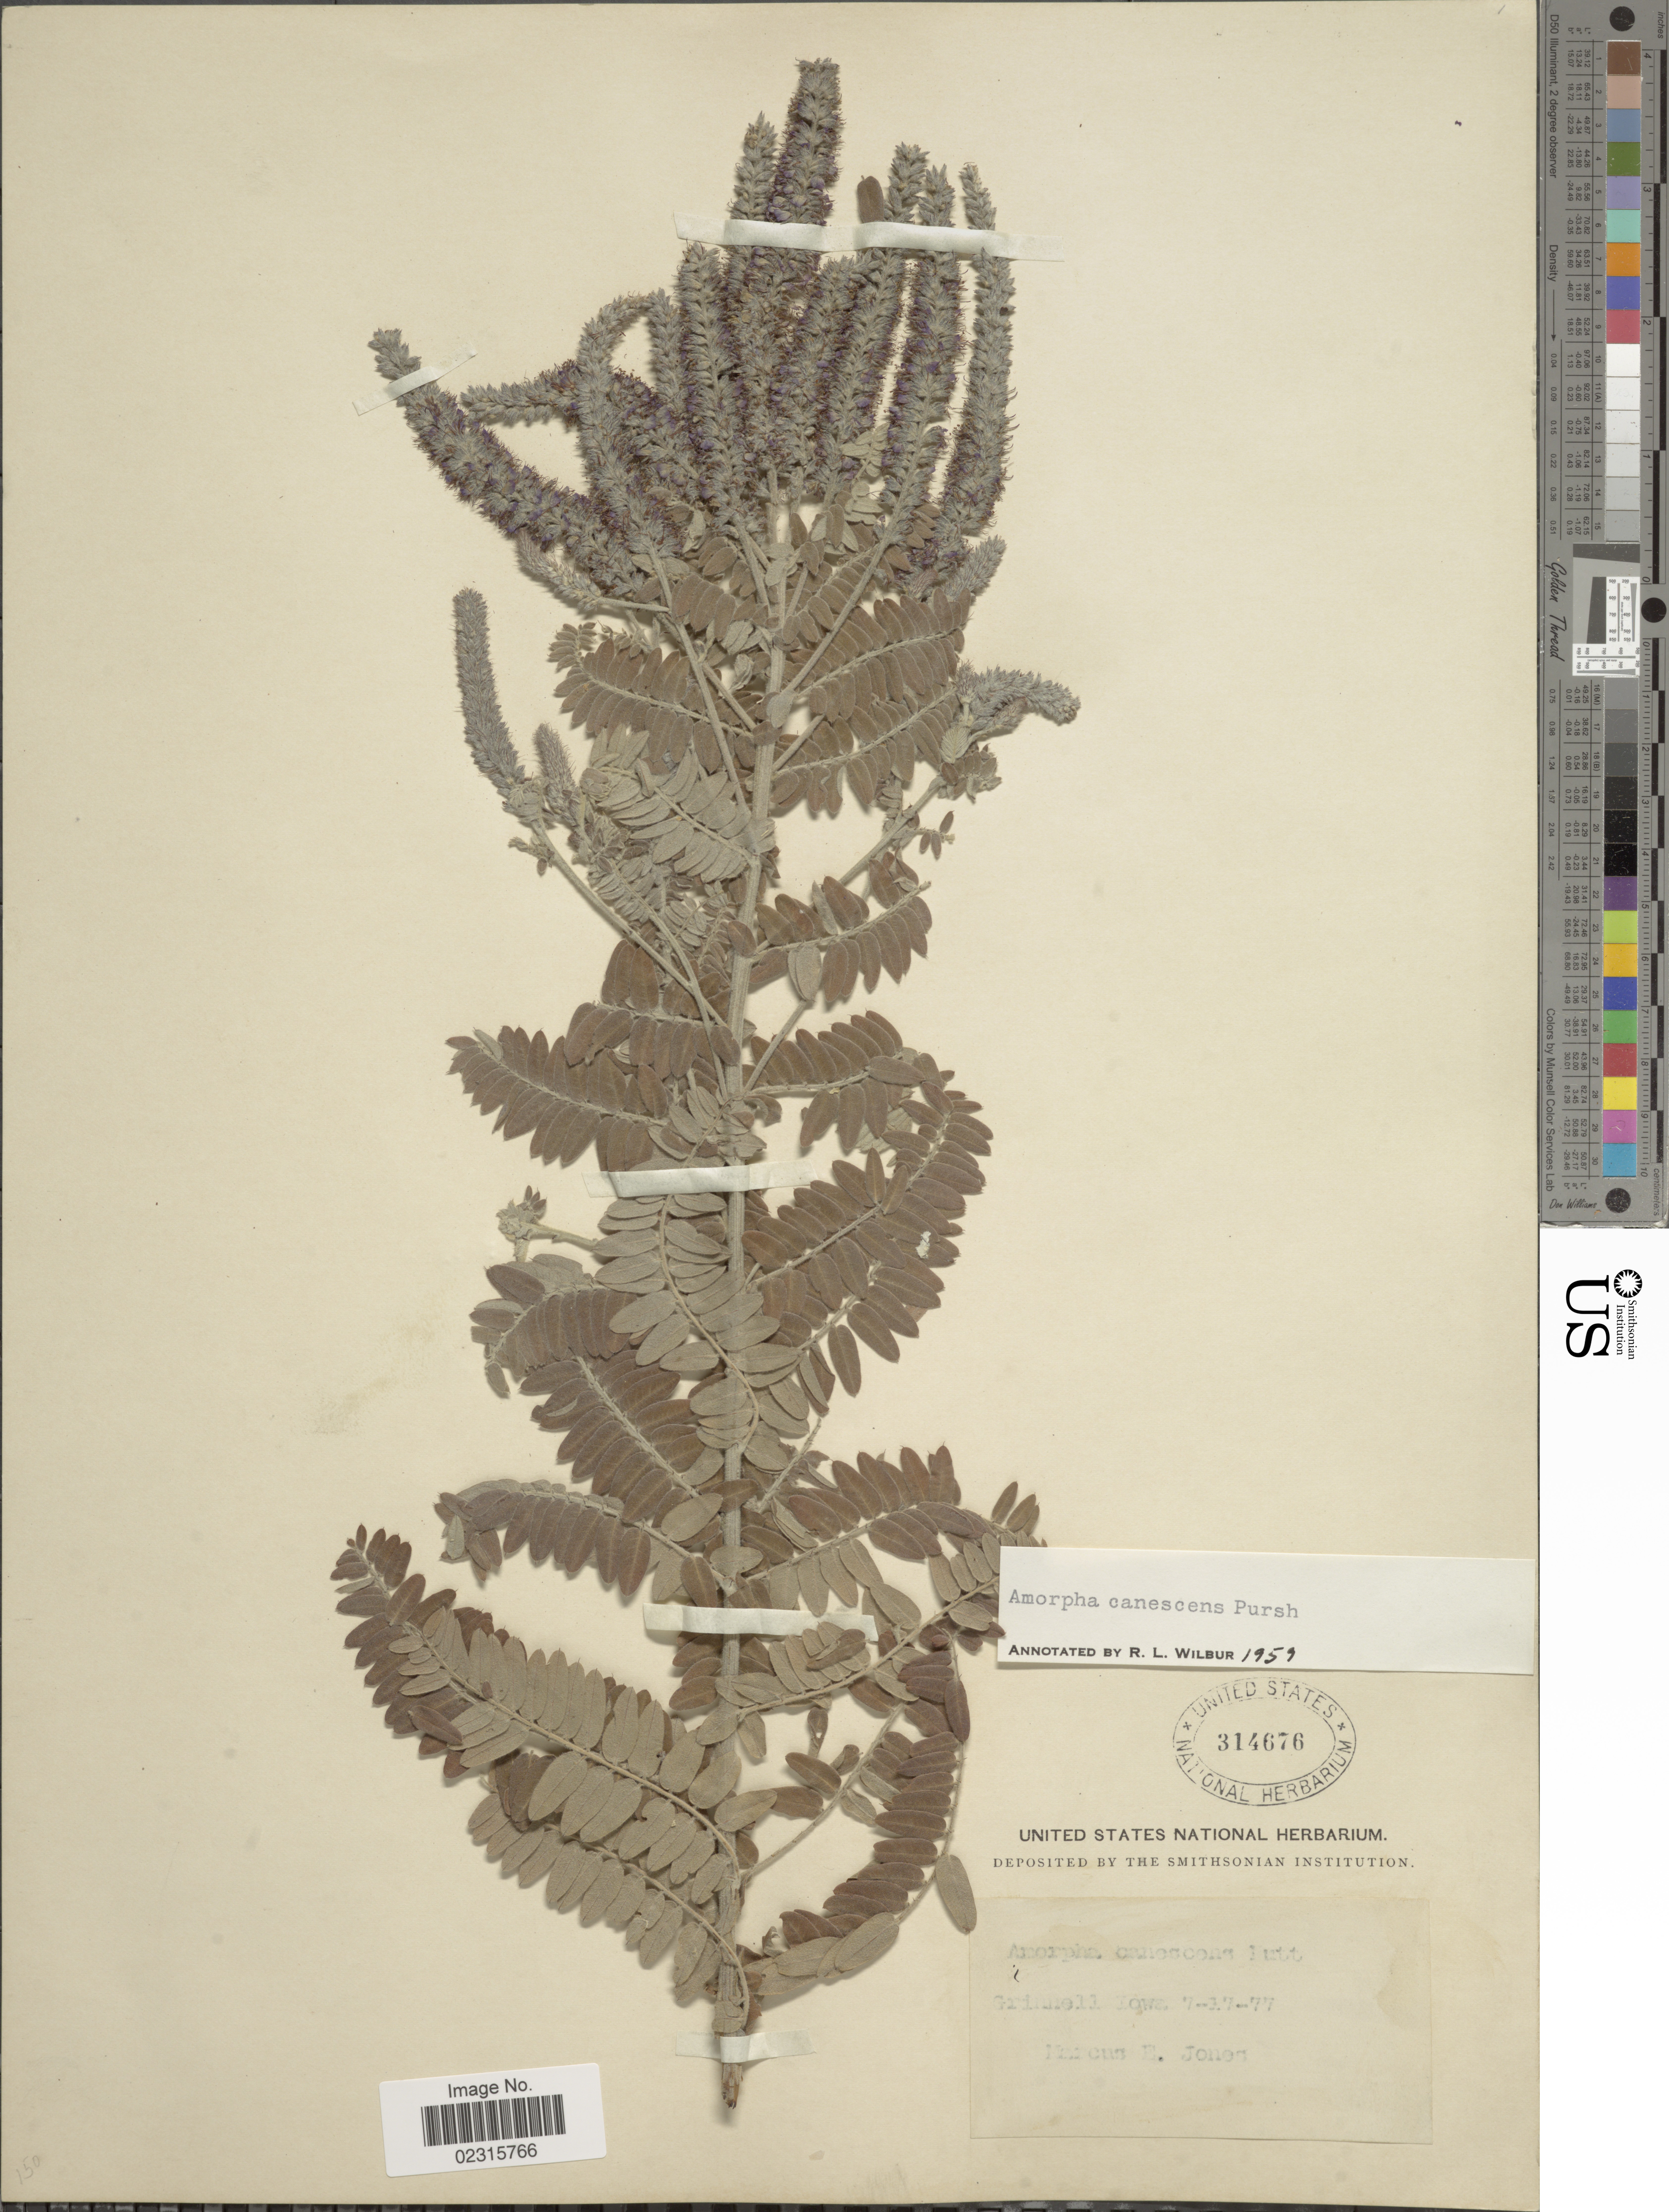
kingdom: Plantae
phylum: Tracheophyta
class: Magnoliopsida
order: Fabales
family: Fabaceae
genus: Amorpha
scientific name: Amorpha canescens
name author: Pursh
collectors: M. E. Jones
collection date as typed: Transcribed d/m/y: 17/7/77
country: United States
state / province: Iowa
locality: Grinnell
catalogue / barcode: US 314676